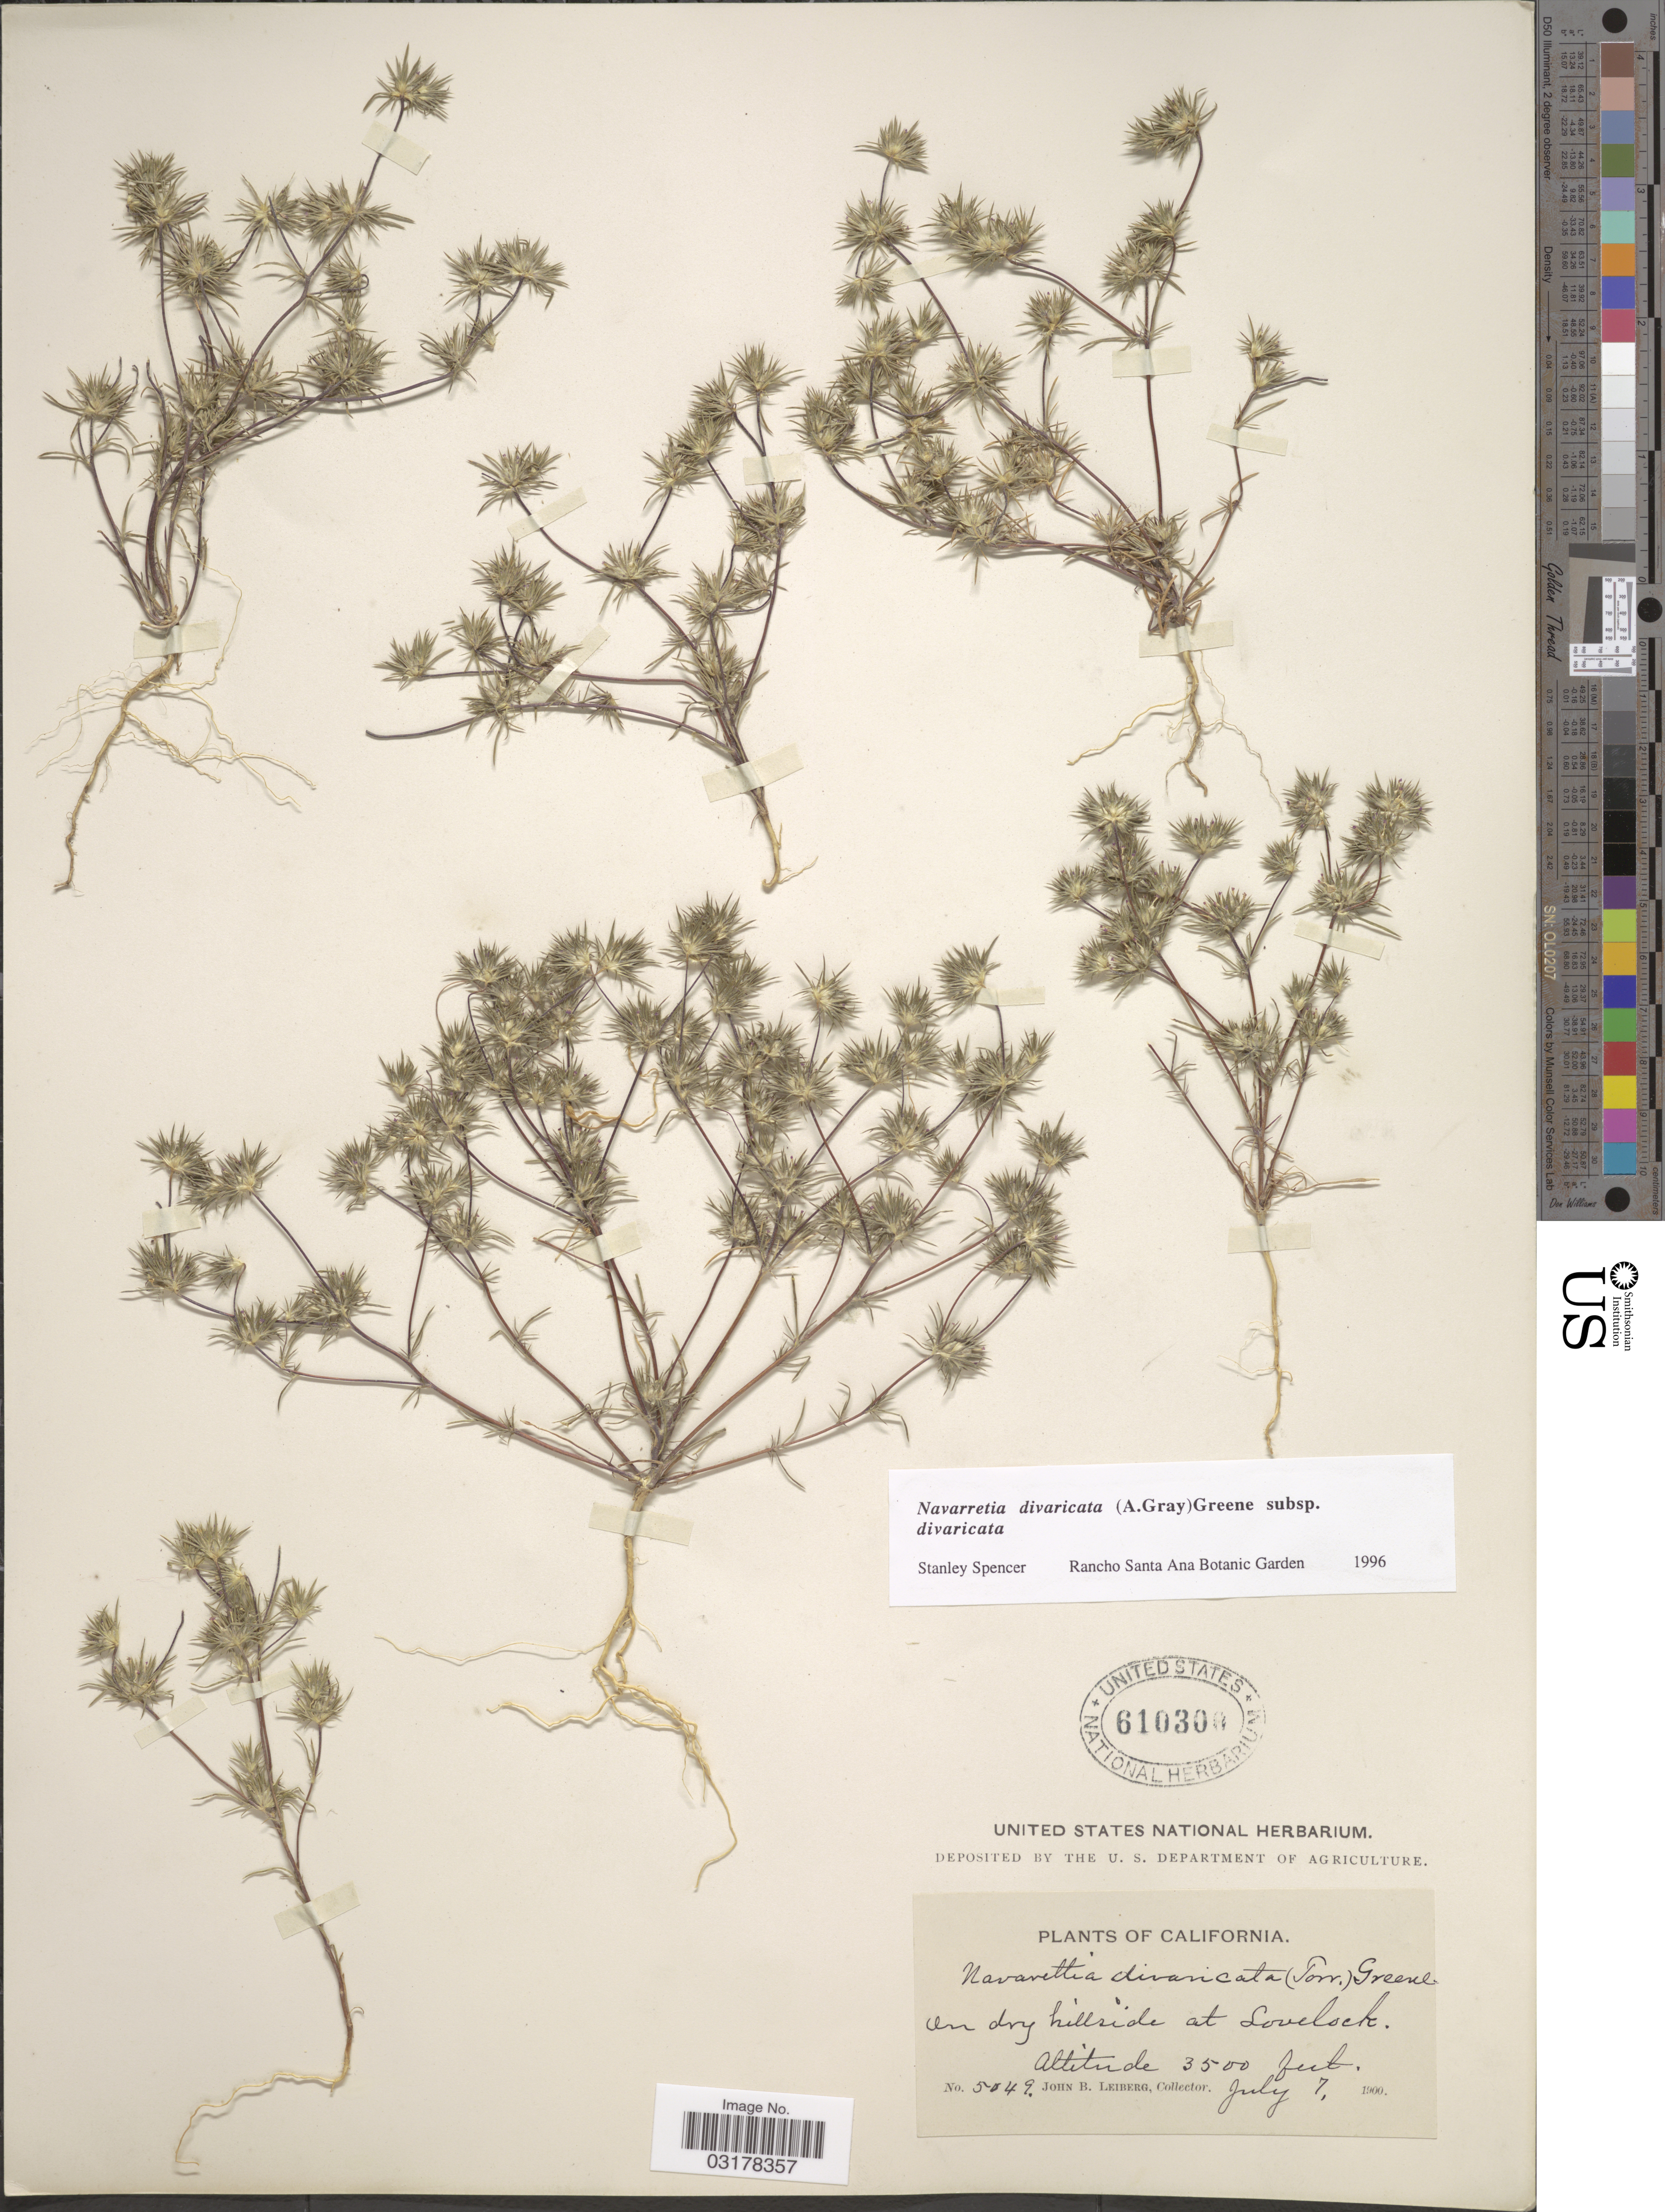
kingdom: Plantae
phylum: Tracheophyta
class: Magnoliopsida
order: Ericales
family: Polemoniaceae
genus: Navarretia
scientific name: Navarretia divaricata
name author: S.W. Greene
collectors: J. B. Leiberg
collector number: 5049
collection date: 1900-07-07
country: United States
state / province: California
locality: At Lovelock.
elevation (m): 1067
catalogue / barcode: US 610300